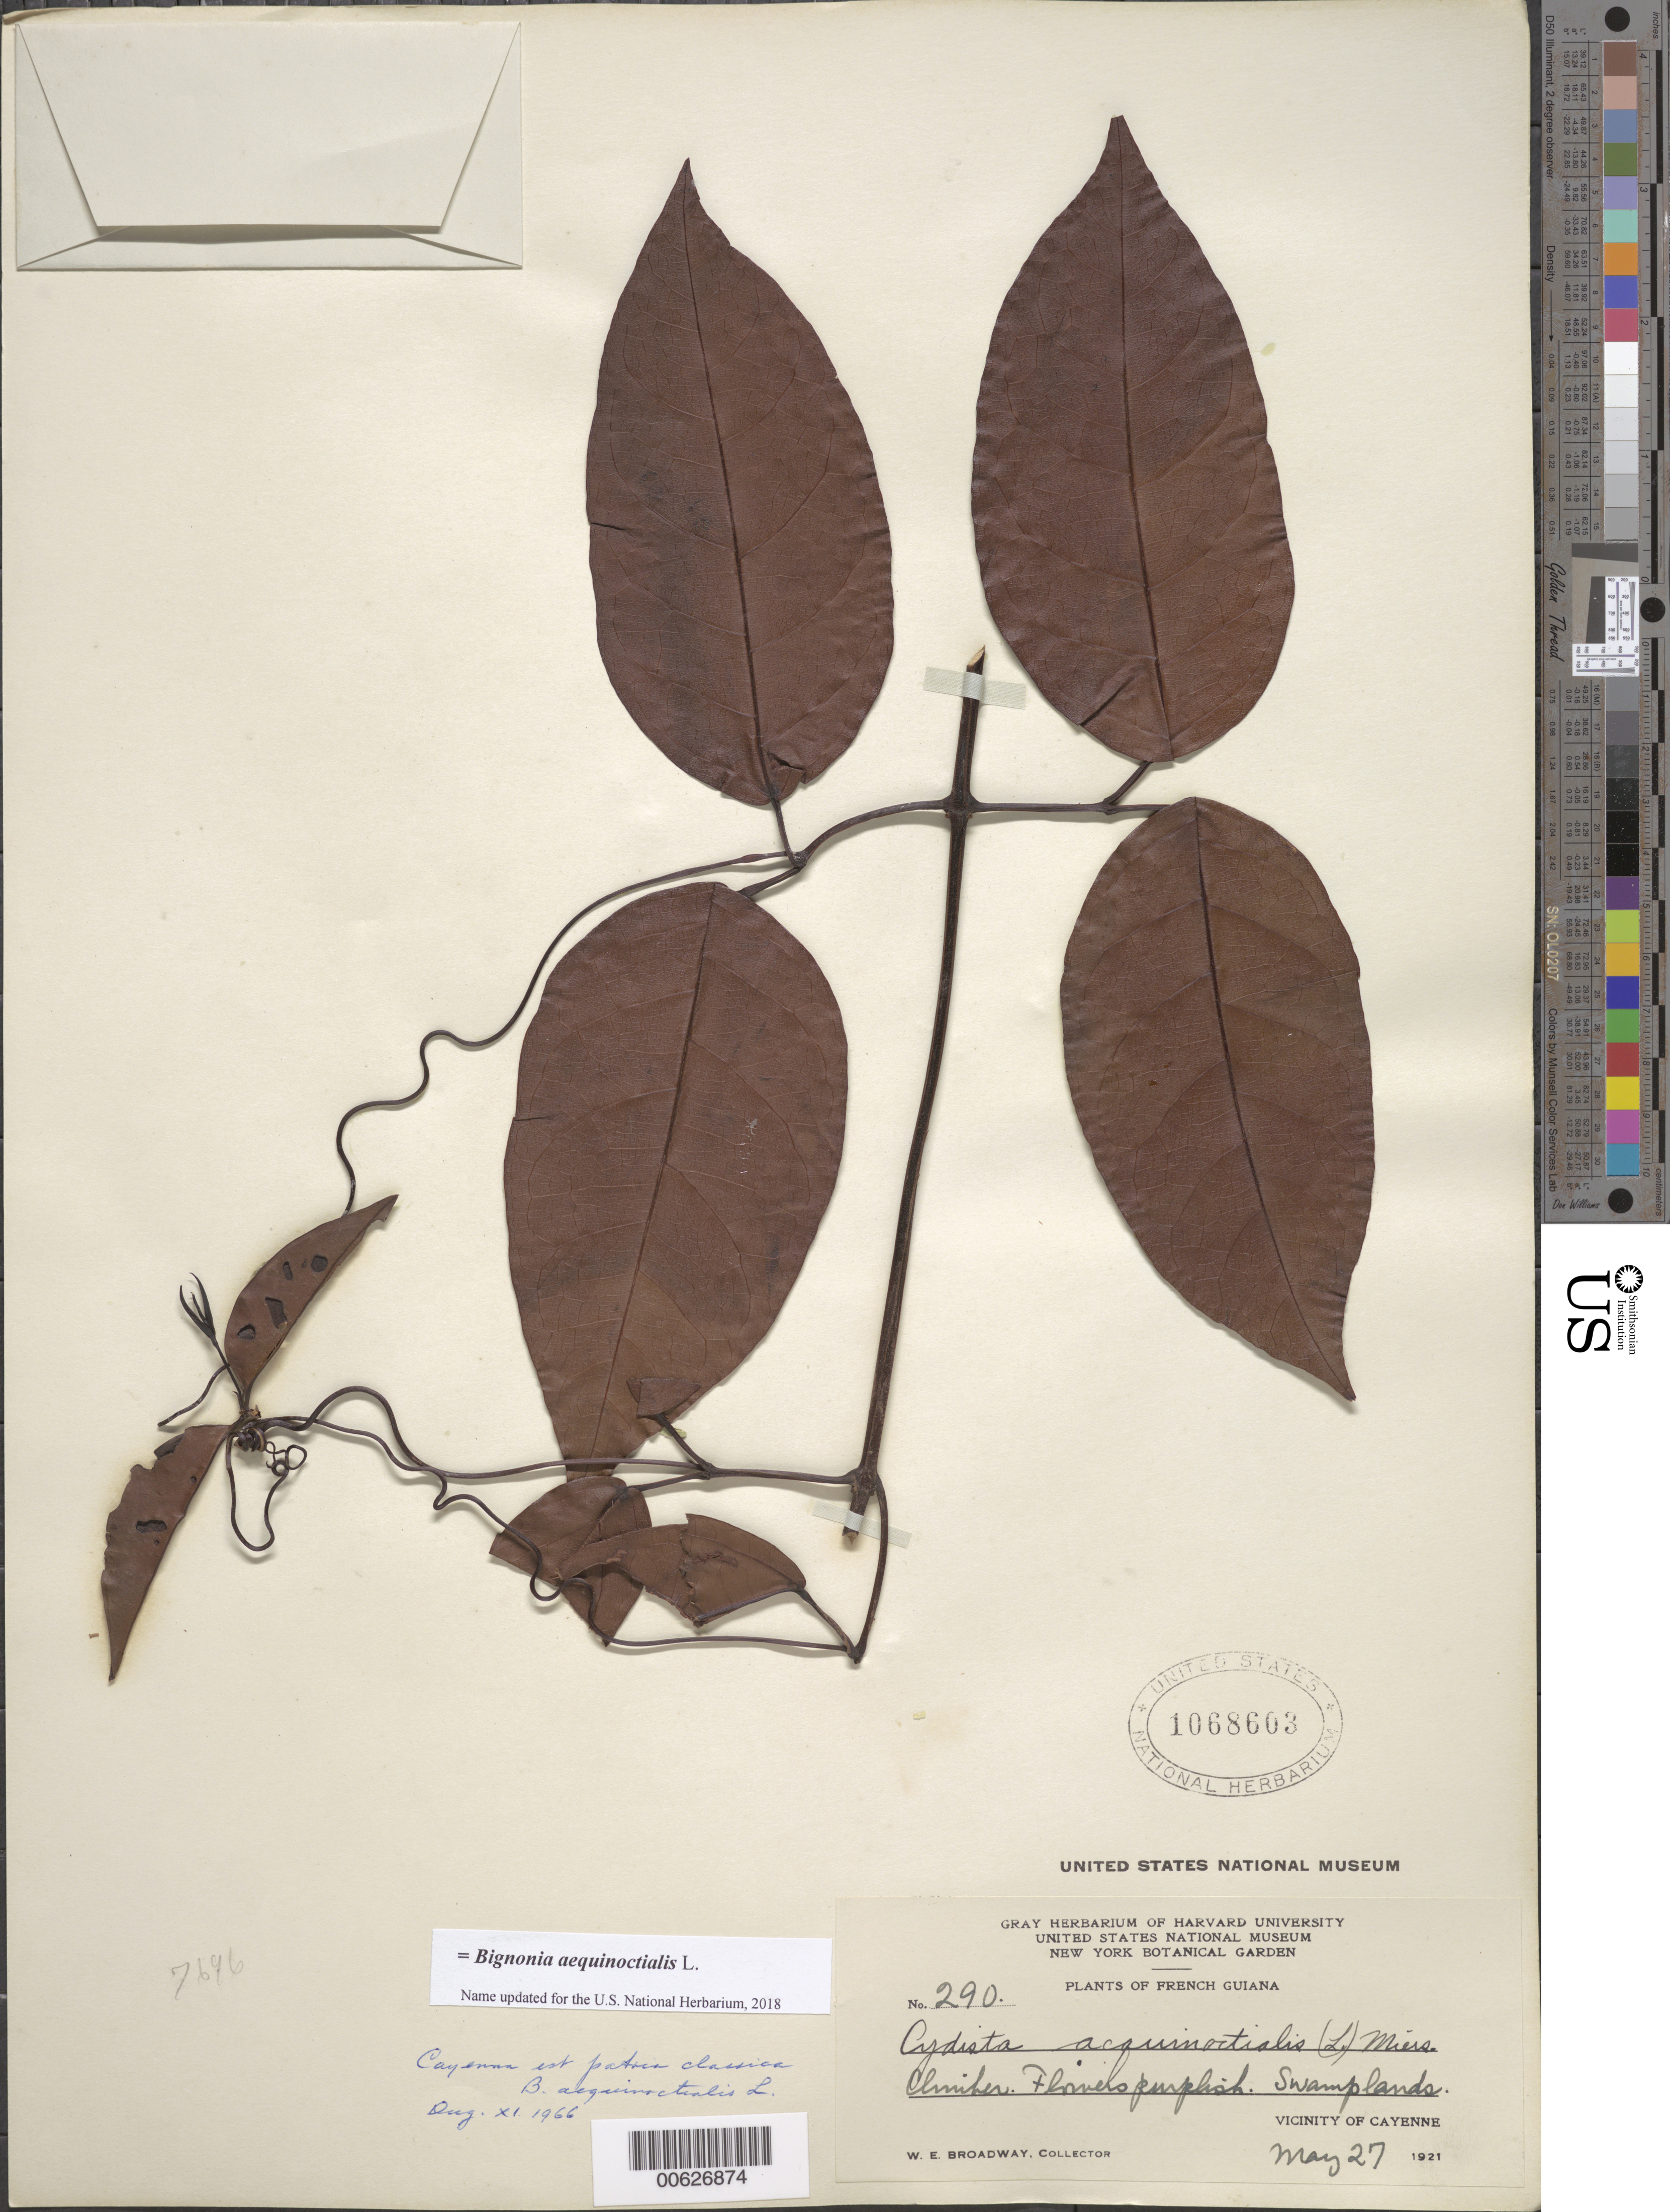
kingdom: Plantae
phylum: Tracheophyta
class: Magnoliopsida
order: Lamiales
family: Bignoniaceae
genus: Bignonia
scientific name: Bignonia aequinoctialis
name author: L.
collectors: W. E. Broadway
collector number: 290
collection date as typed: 27-May-21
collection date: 1921-05-27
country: French Guiana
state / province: Cayenne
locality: Cayenne, vic.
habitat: Swamp lands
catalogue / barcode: US 1068603